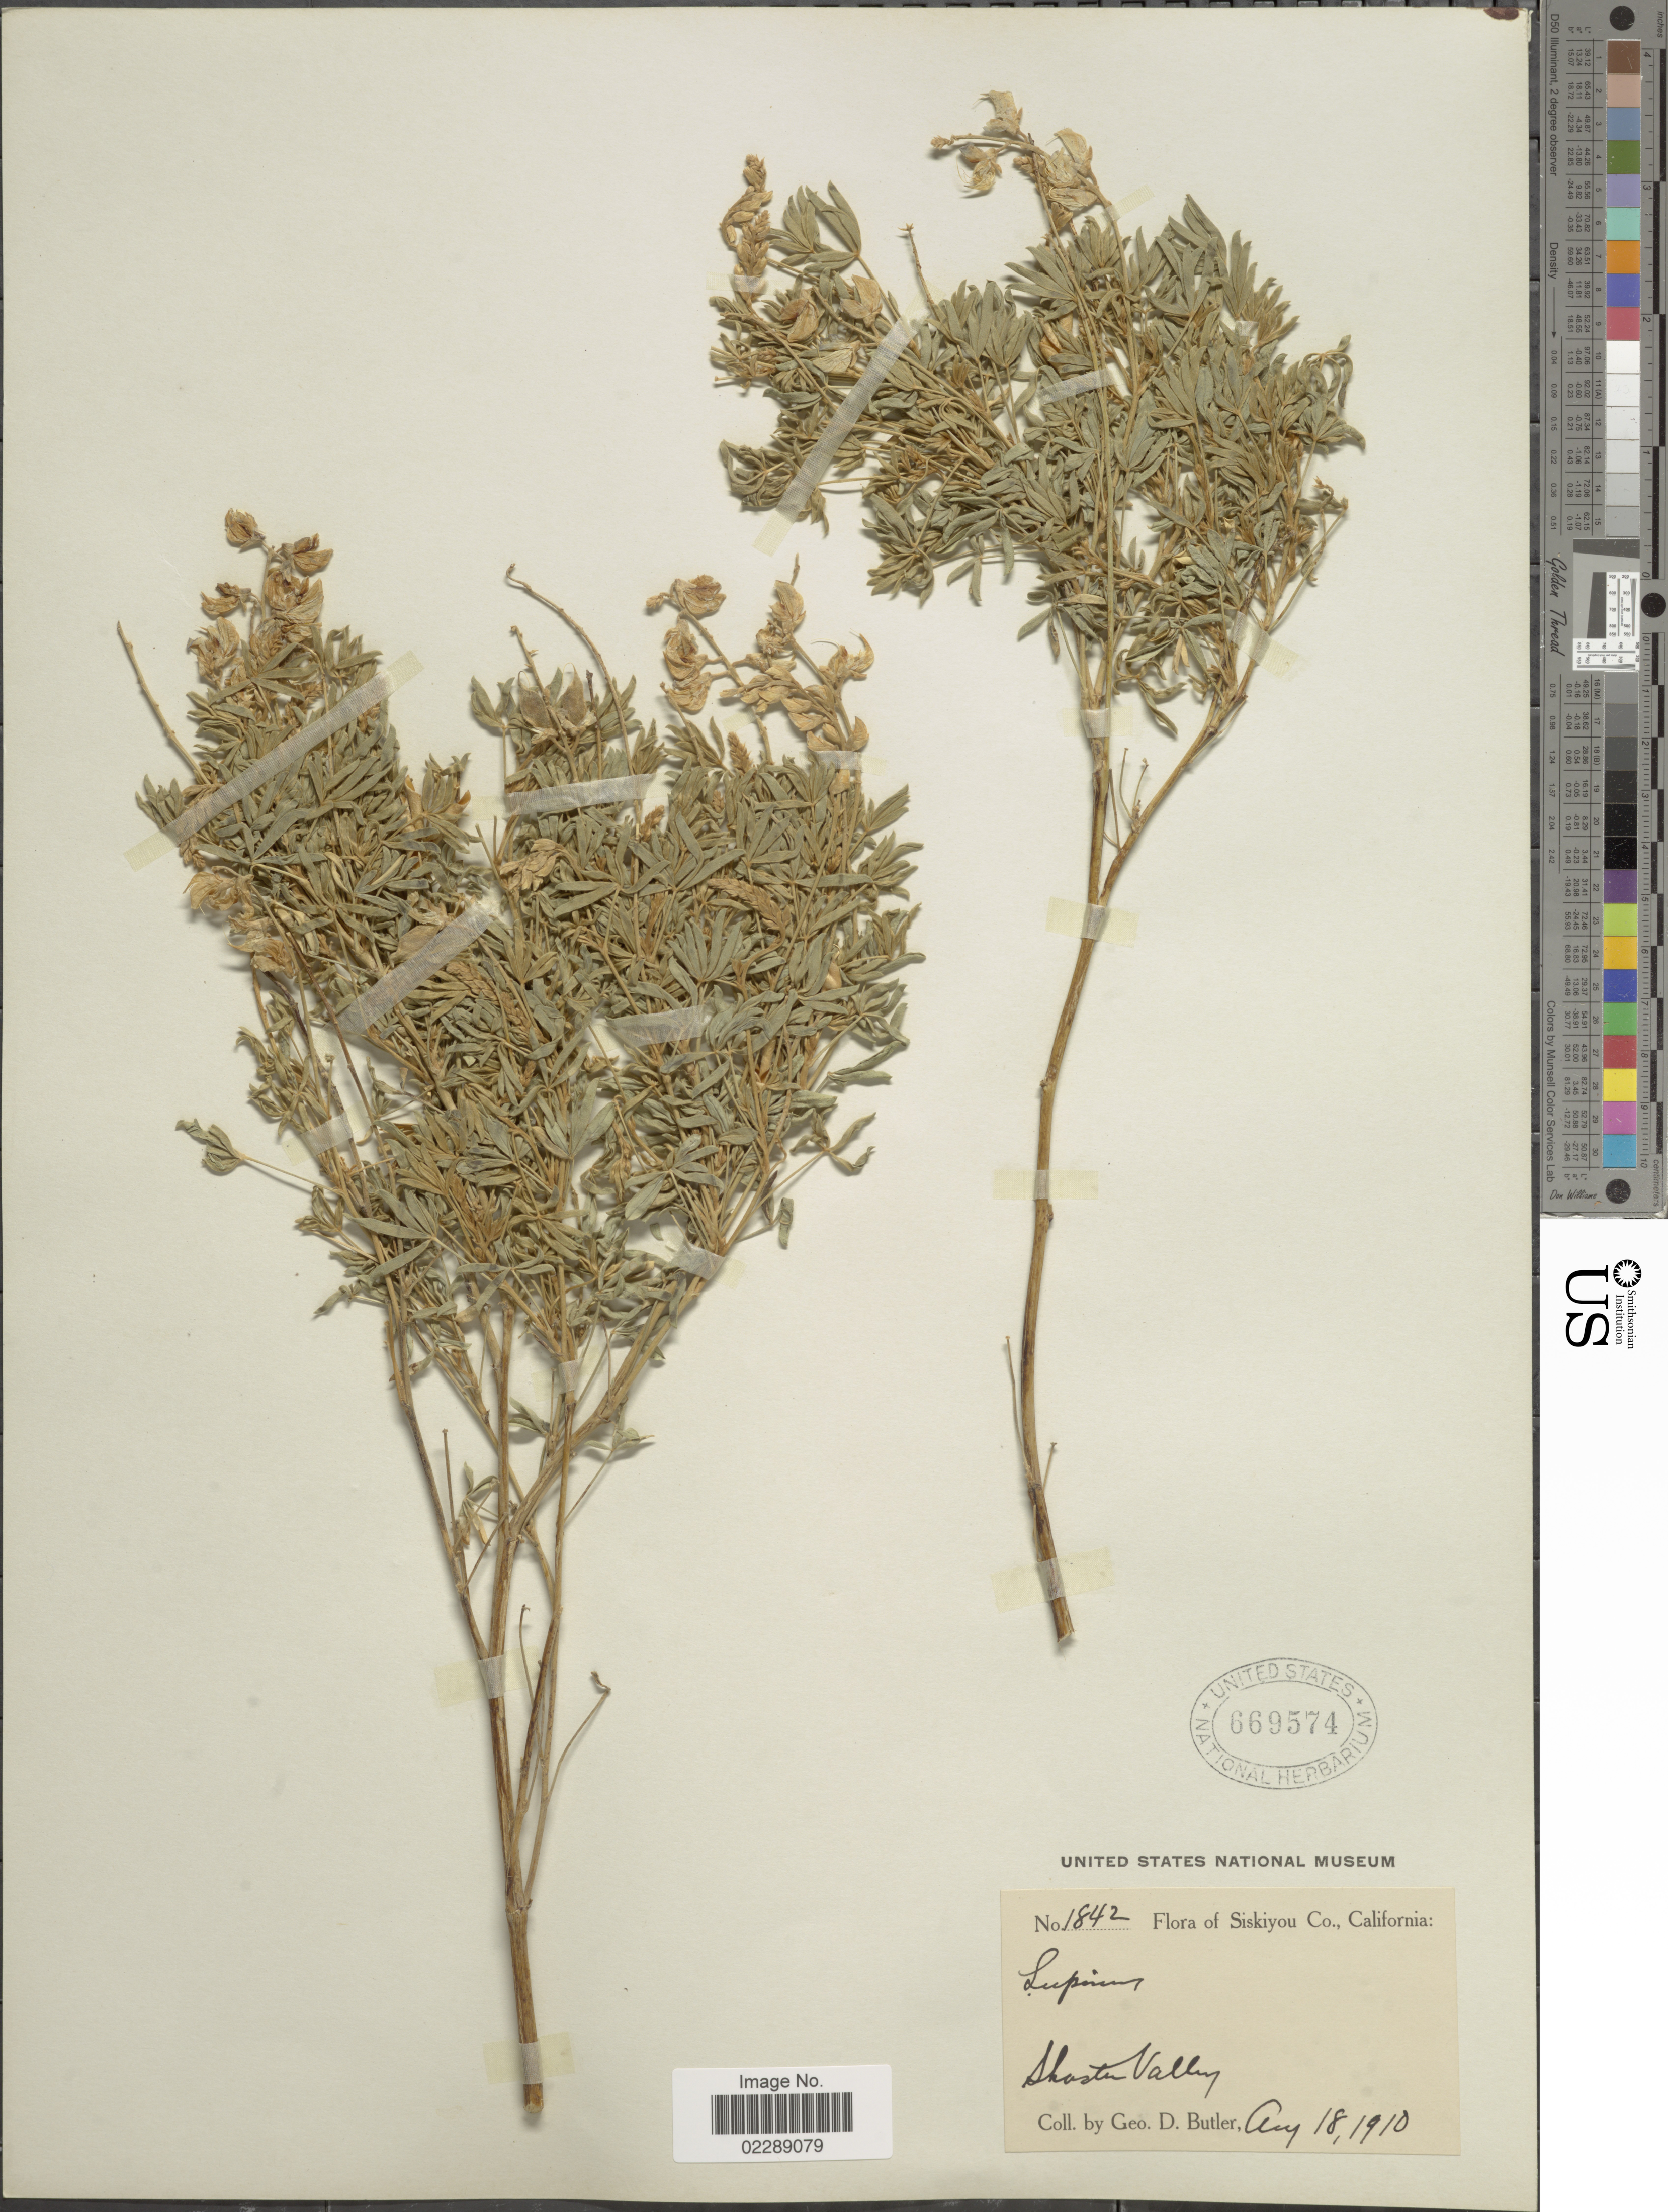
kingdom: Plantae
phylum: Tracheophyta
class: Magnoliopsida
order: Fabales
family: Fabaceae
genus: Lupinus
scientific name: Lupinus sp.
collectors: G. D. Butler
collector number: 1842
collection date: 1910-08-18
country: United States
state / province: California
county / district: Siskiyou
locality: Siskiyou Co., California, Shasta Valley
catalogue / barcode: US 669574